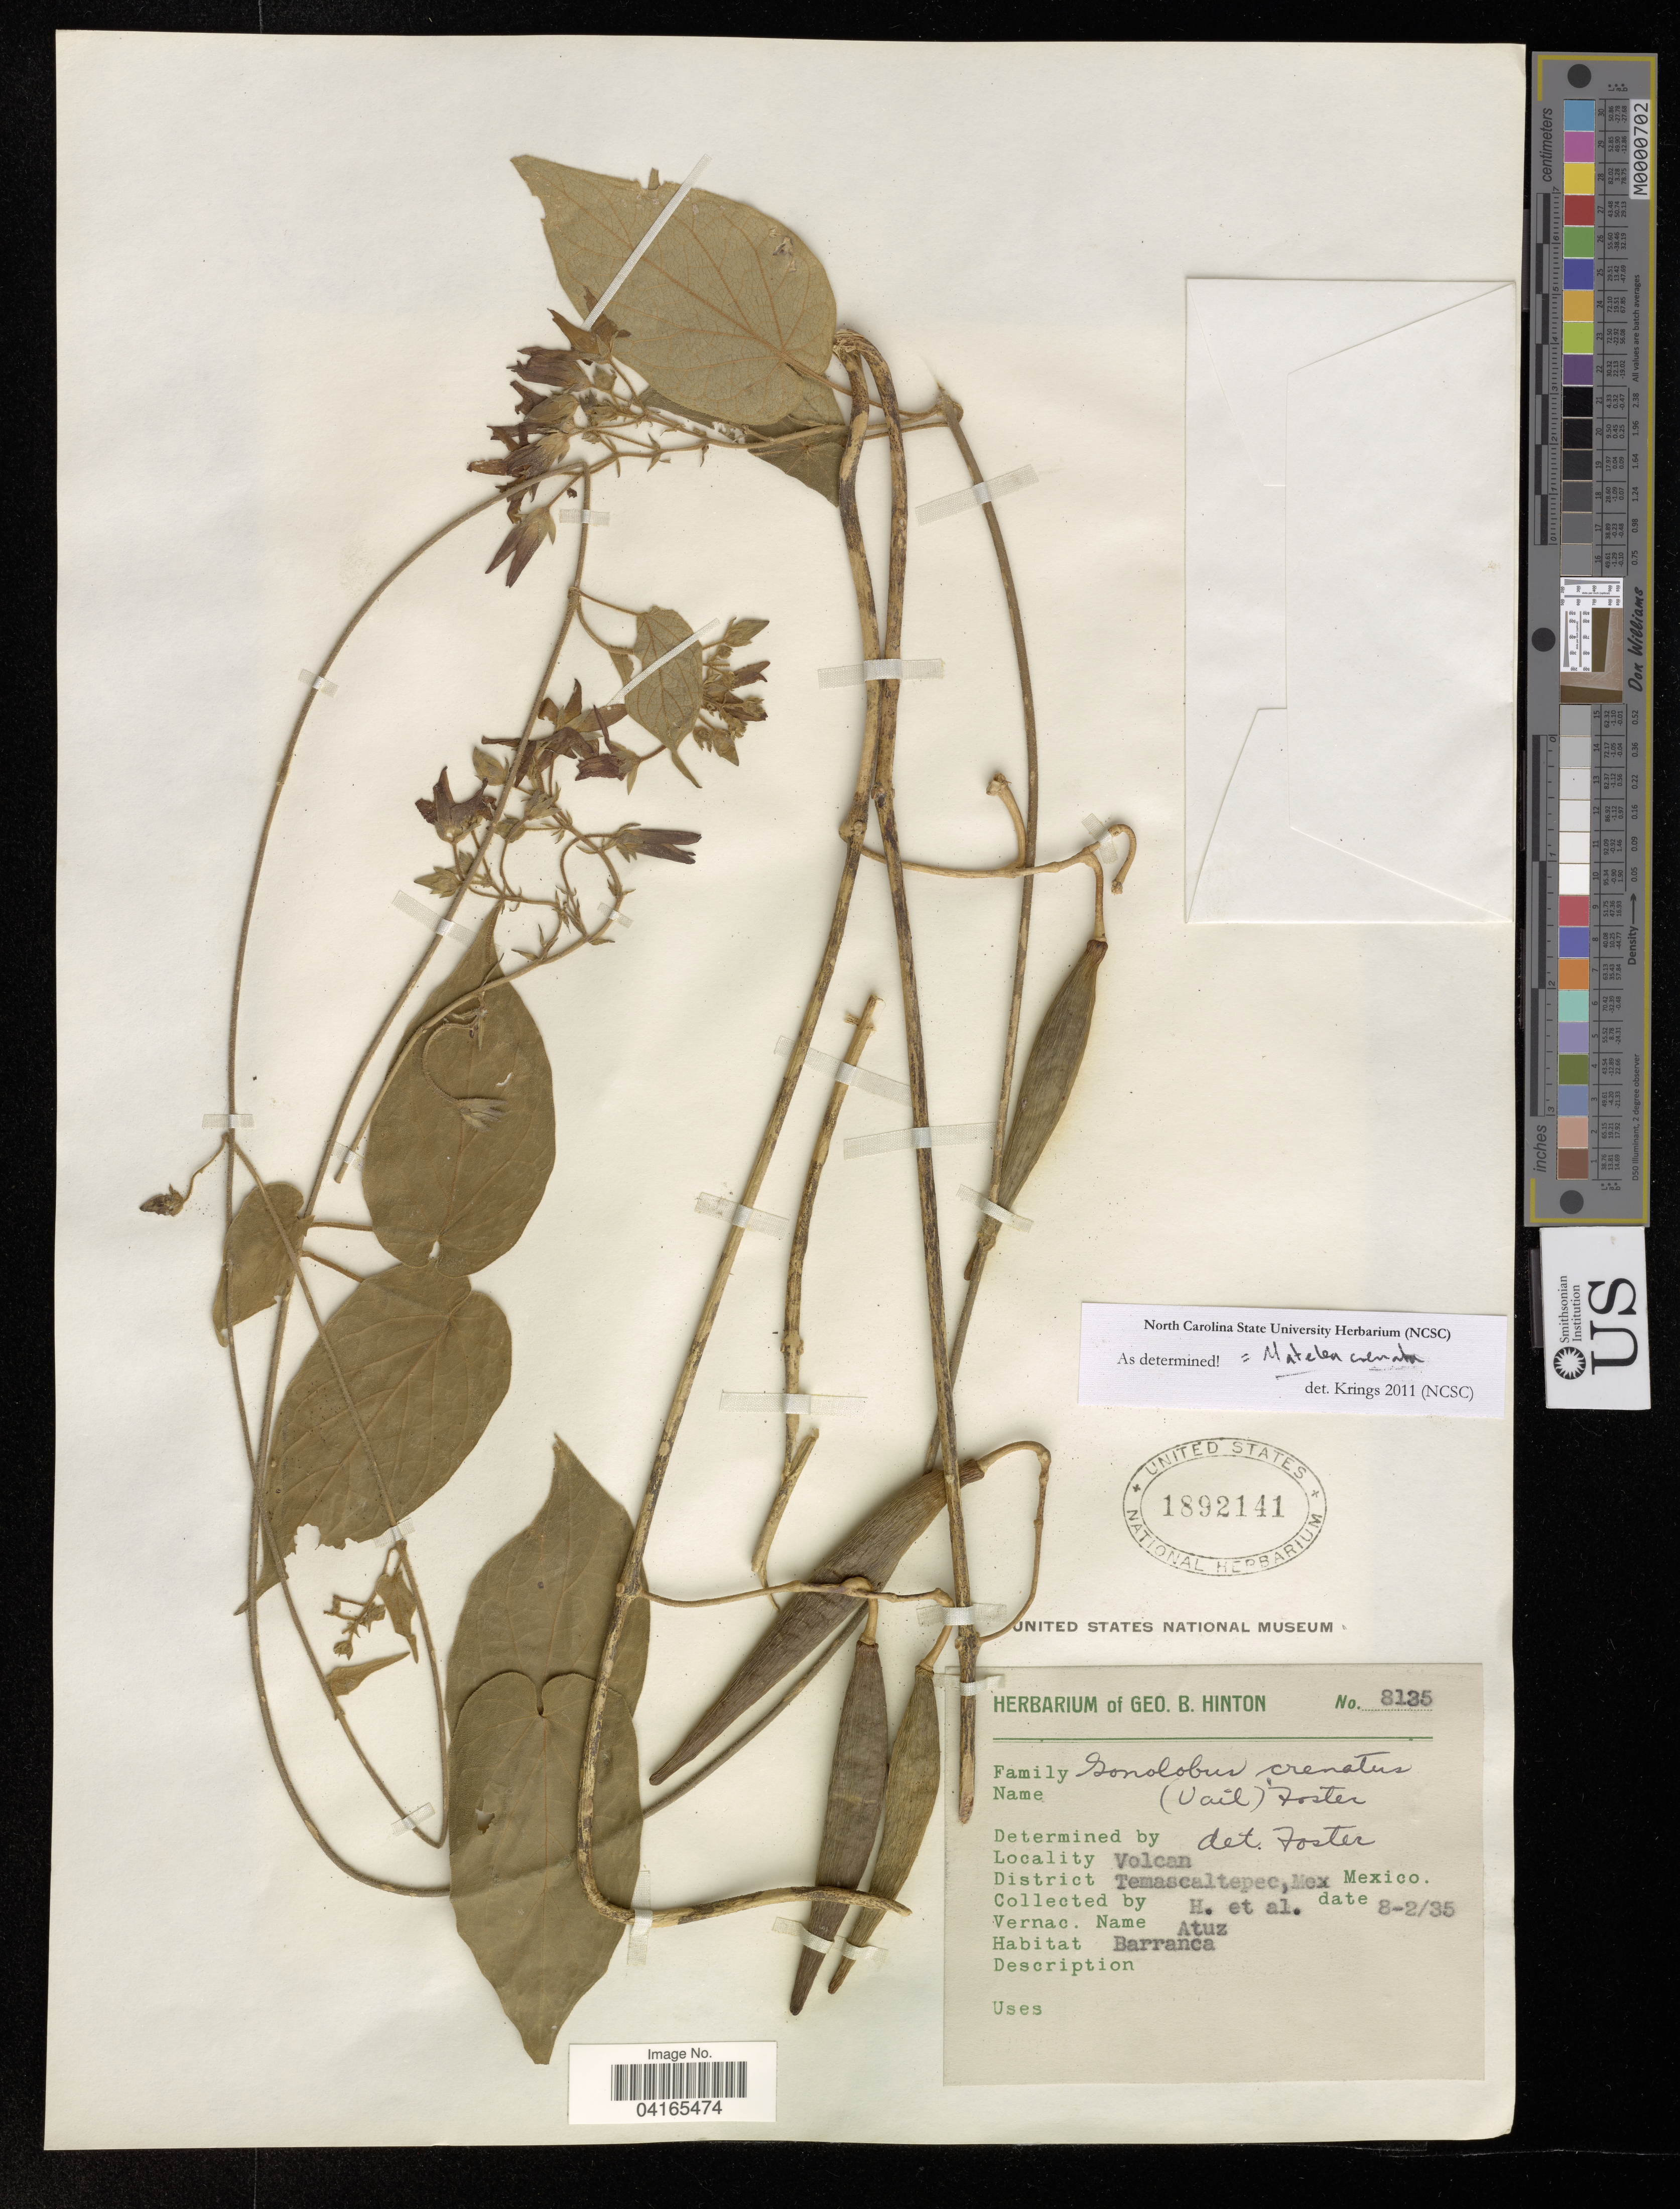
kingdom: Plantae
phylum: Tracheophyta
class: Magnoliopsida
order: Gentianales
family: Apocynaceae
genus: Matelea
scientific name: Matelea crenata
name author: (Vail) Woodson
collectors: G. B. Hinton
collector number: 8135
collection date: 1935-02-08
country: Mexico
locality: Volcan. District Temascaltepec.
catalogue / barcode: US 1892141